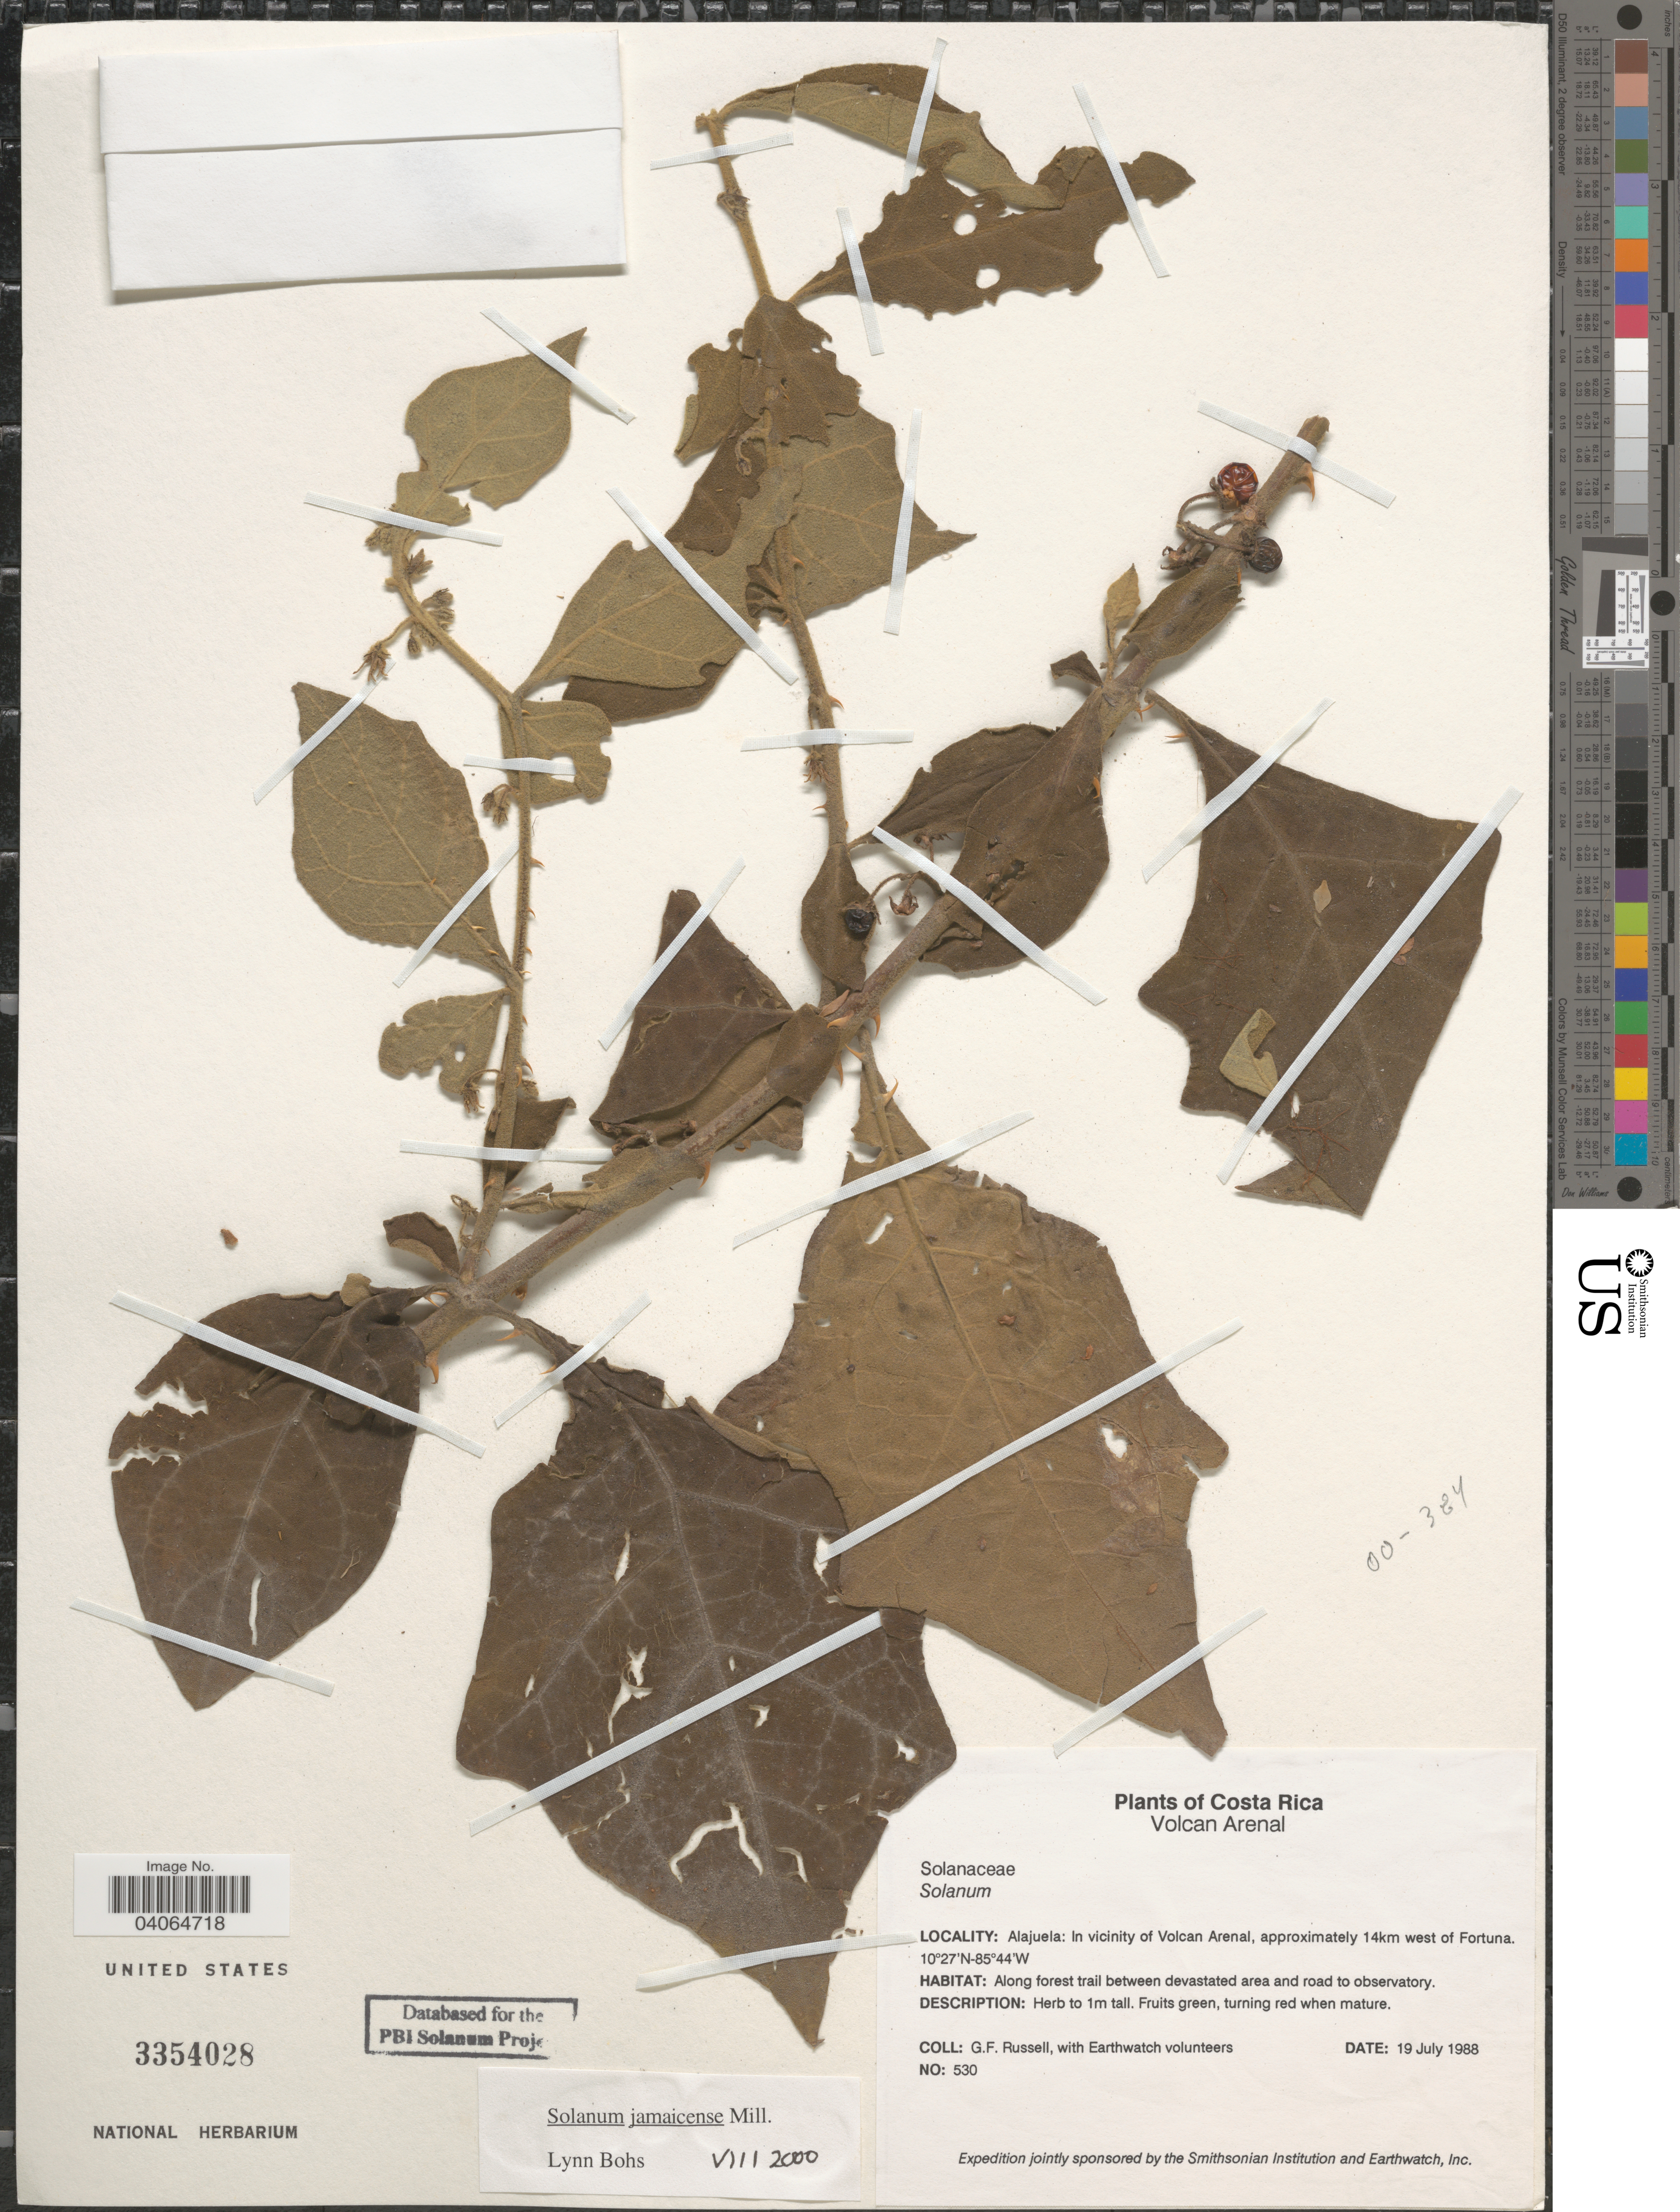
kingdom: Plantae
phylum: Tracheophyta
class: Magnoliopsida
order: Solanales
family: Solanaceae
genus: Solanum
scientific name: Solanum jamaicense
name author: Mill.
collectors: G. Russell & Earthwatch Volunteers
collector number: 530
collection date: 1988-07-19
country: Costa Rica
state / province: Alajuela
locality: Volcan Arenal. In vicinity of Volcan Arenal, approximately 14km west of Fortuna.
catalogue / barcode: US 3354028